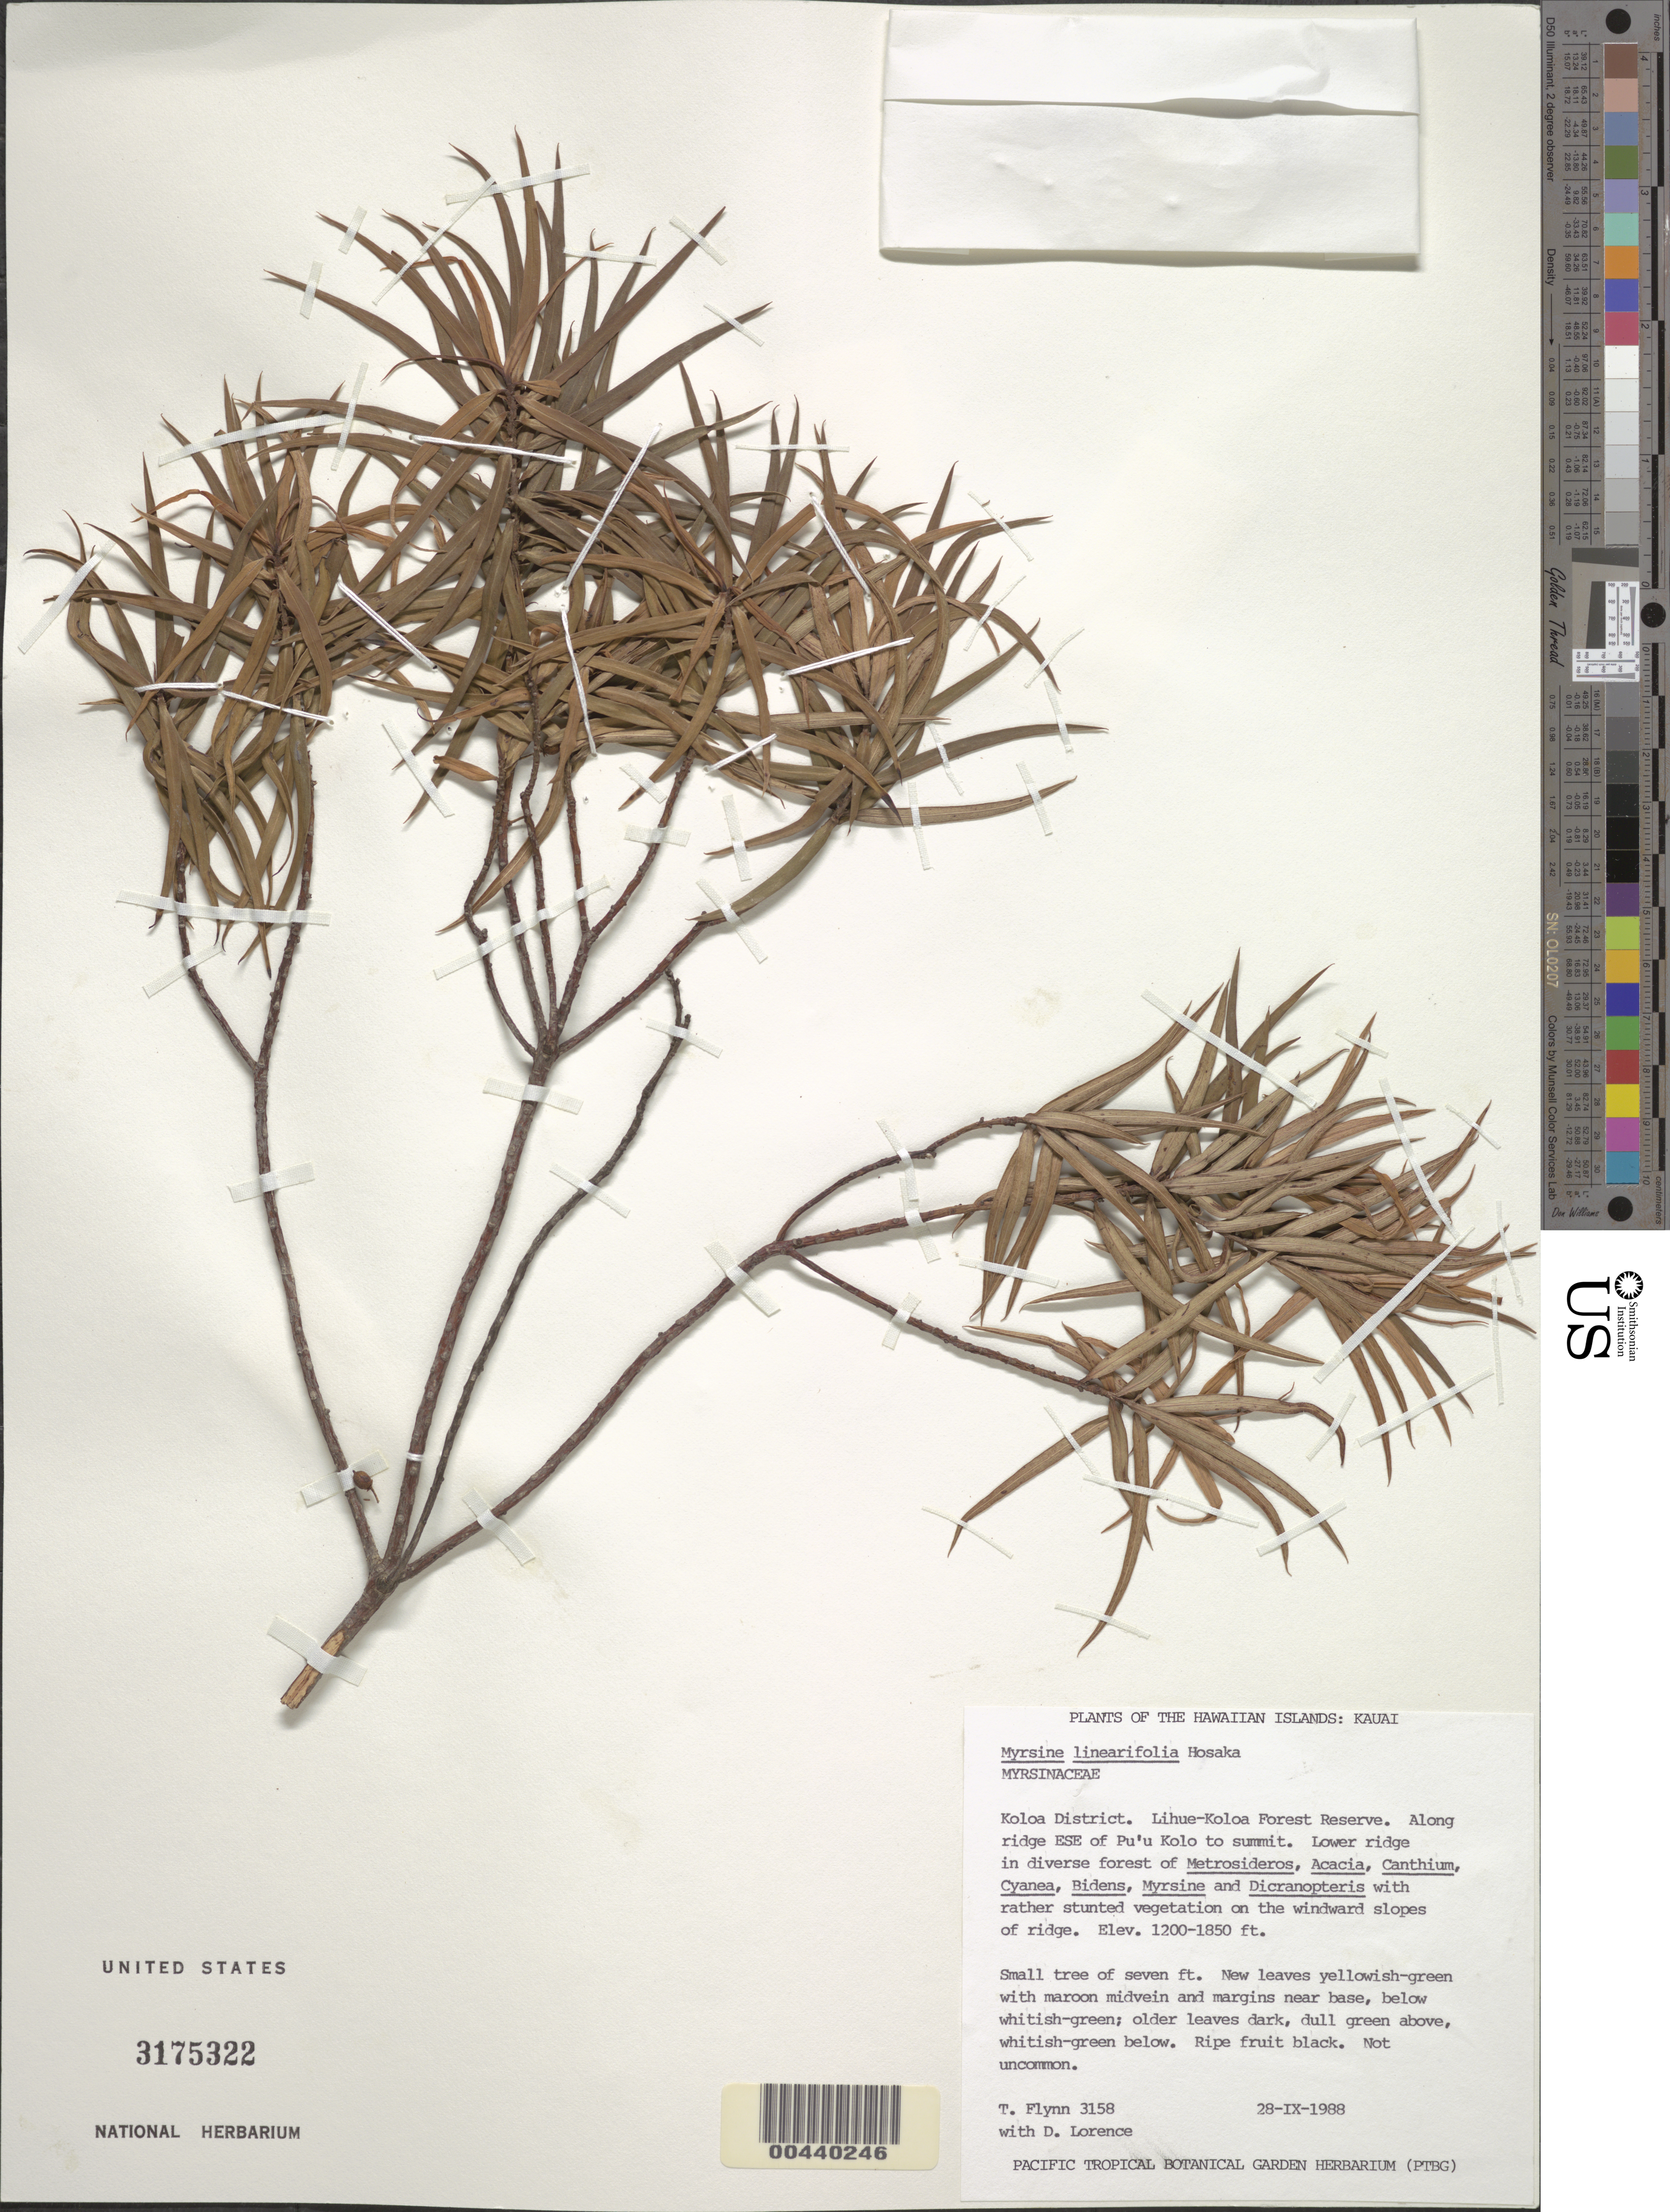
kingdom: Plantae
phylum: Tracheophyta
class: Magnoliopsida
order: Ericales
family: Primulaceae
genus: Myrsine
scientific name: Myrsine linearifolia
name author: Hosaka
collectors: T. W. Flynn & D. Lorence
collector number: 3158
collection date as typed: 28 Sep 1988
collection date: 1988-09-28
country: United States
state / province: Hawaii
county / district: Kauai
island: Kaua'i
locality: Koloa District. Lihue-Koloa Forest Reserve. Along ridge ESE of Pu'u Kolo to summit. Lower ridge on the windward slopes of ridge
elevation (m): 366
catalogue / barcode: US 3175322